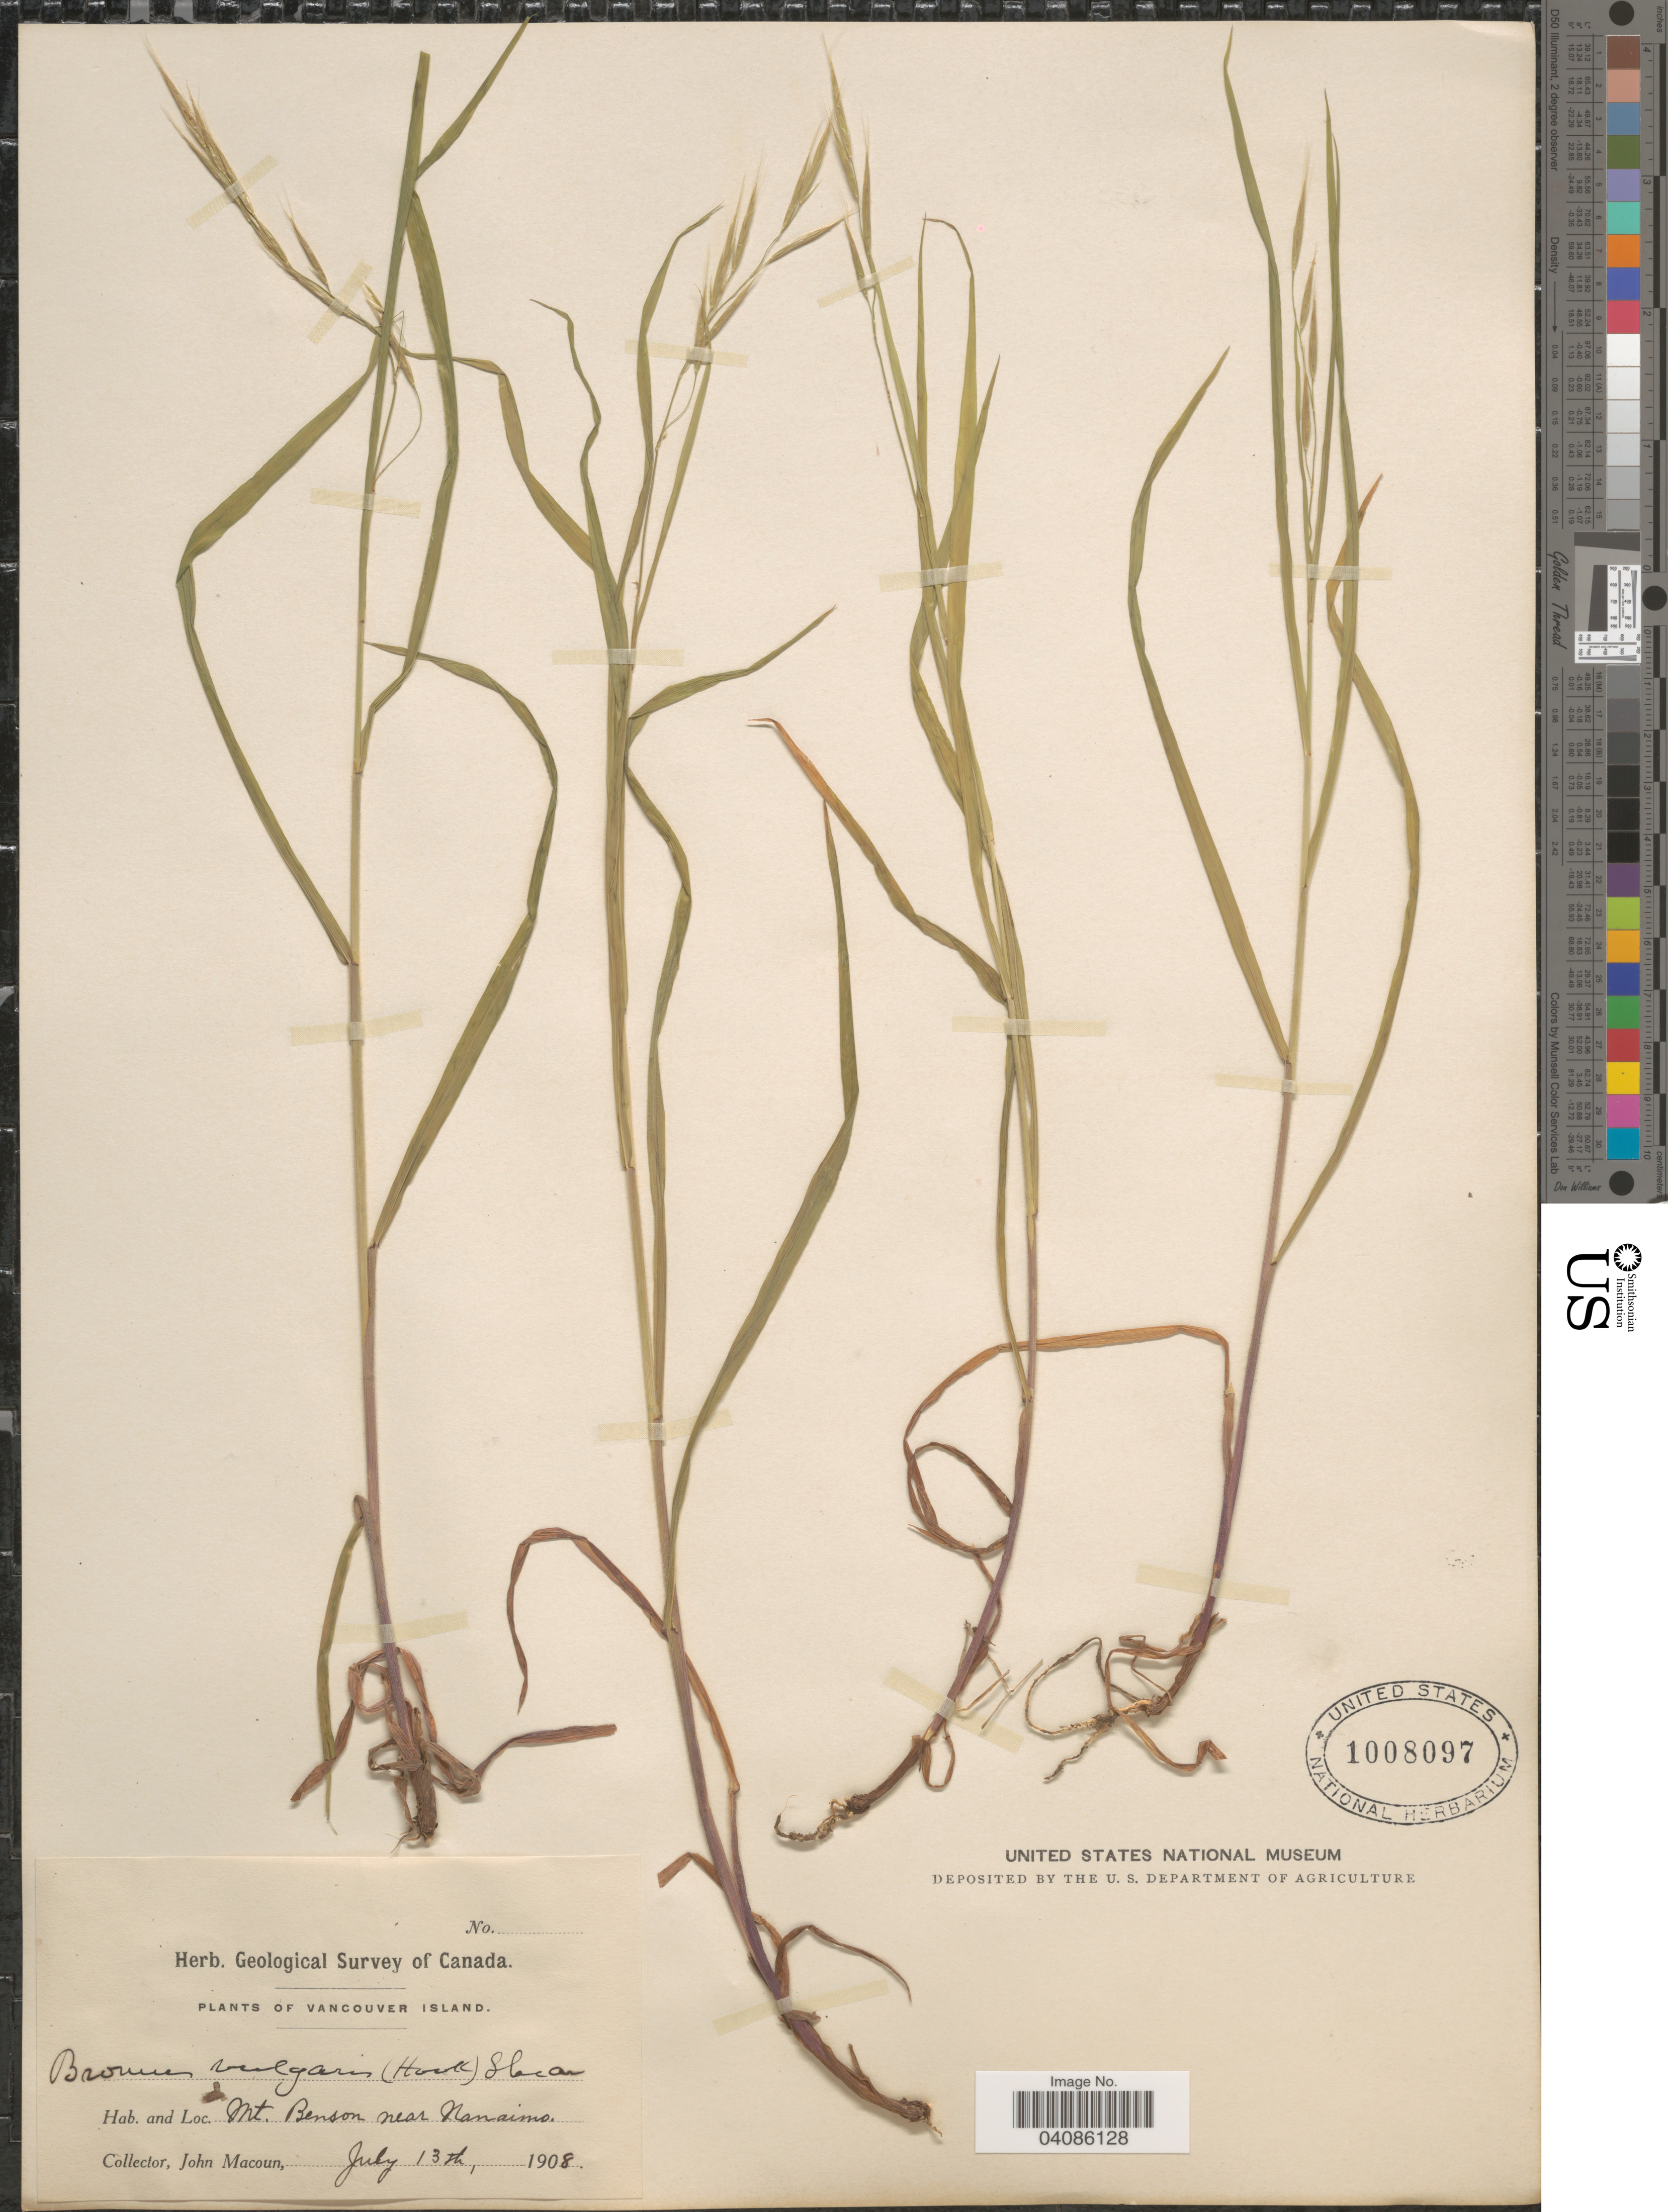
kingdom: Plantae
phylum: Tracheophyta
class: Liliopsida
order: Poales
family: Poaceae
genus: Bromus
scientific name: Bromus vulgaris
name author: (Hook.) Shear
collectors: J. Macoun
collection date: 1908-07-13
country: Canada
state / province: British Columbia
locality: Geological Survey of Canada. Vancouver Island. Mt. Benson near Nanaimo.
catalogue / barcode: US 1008097